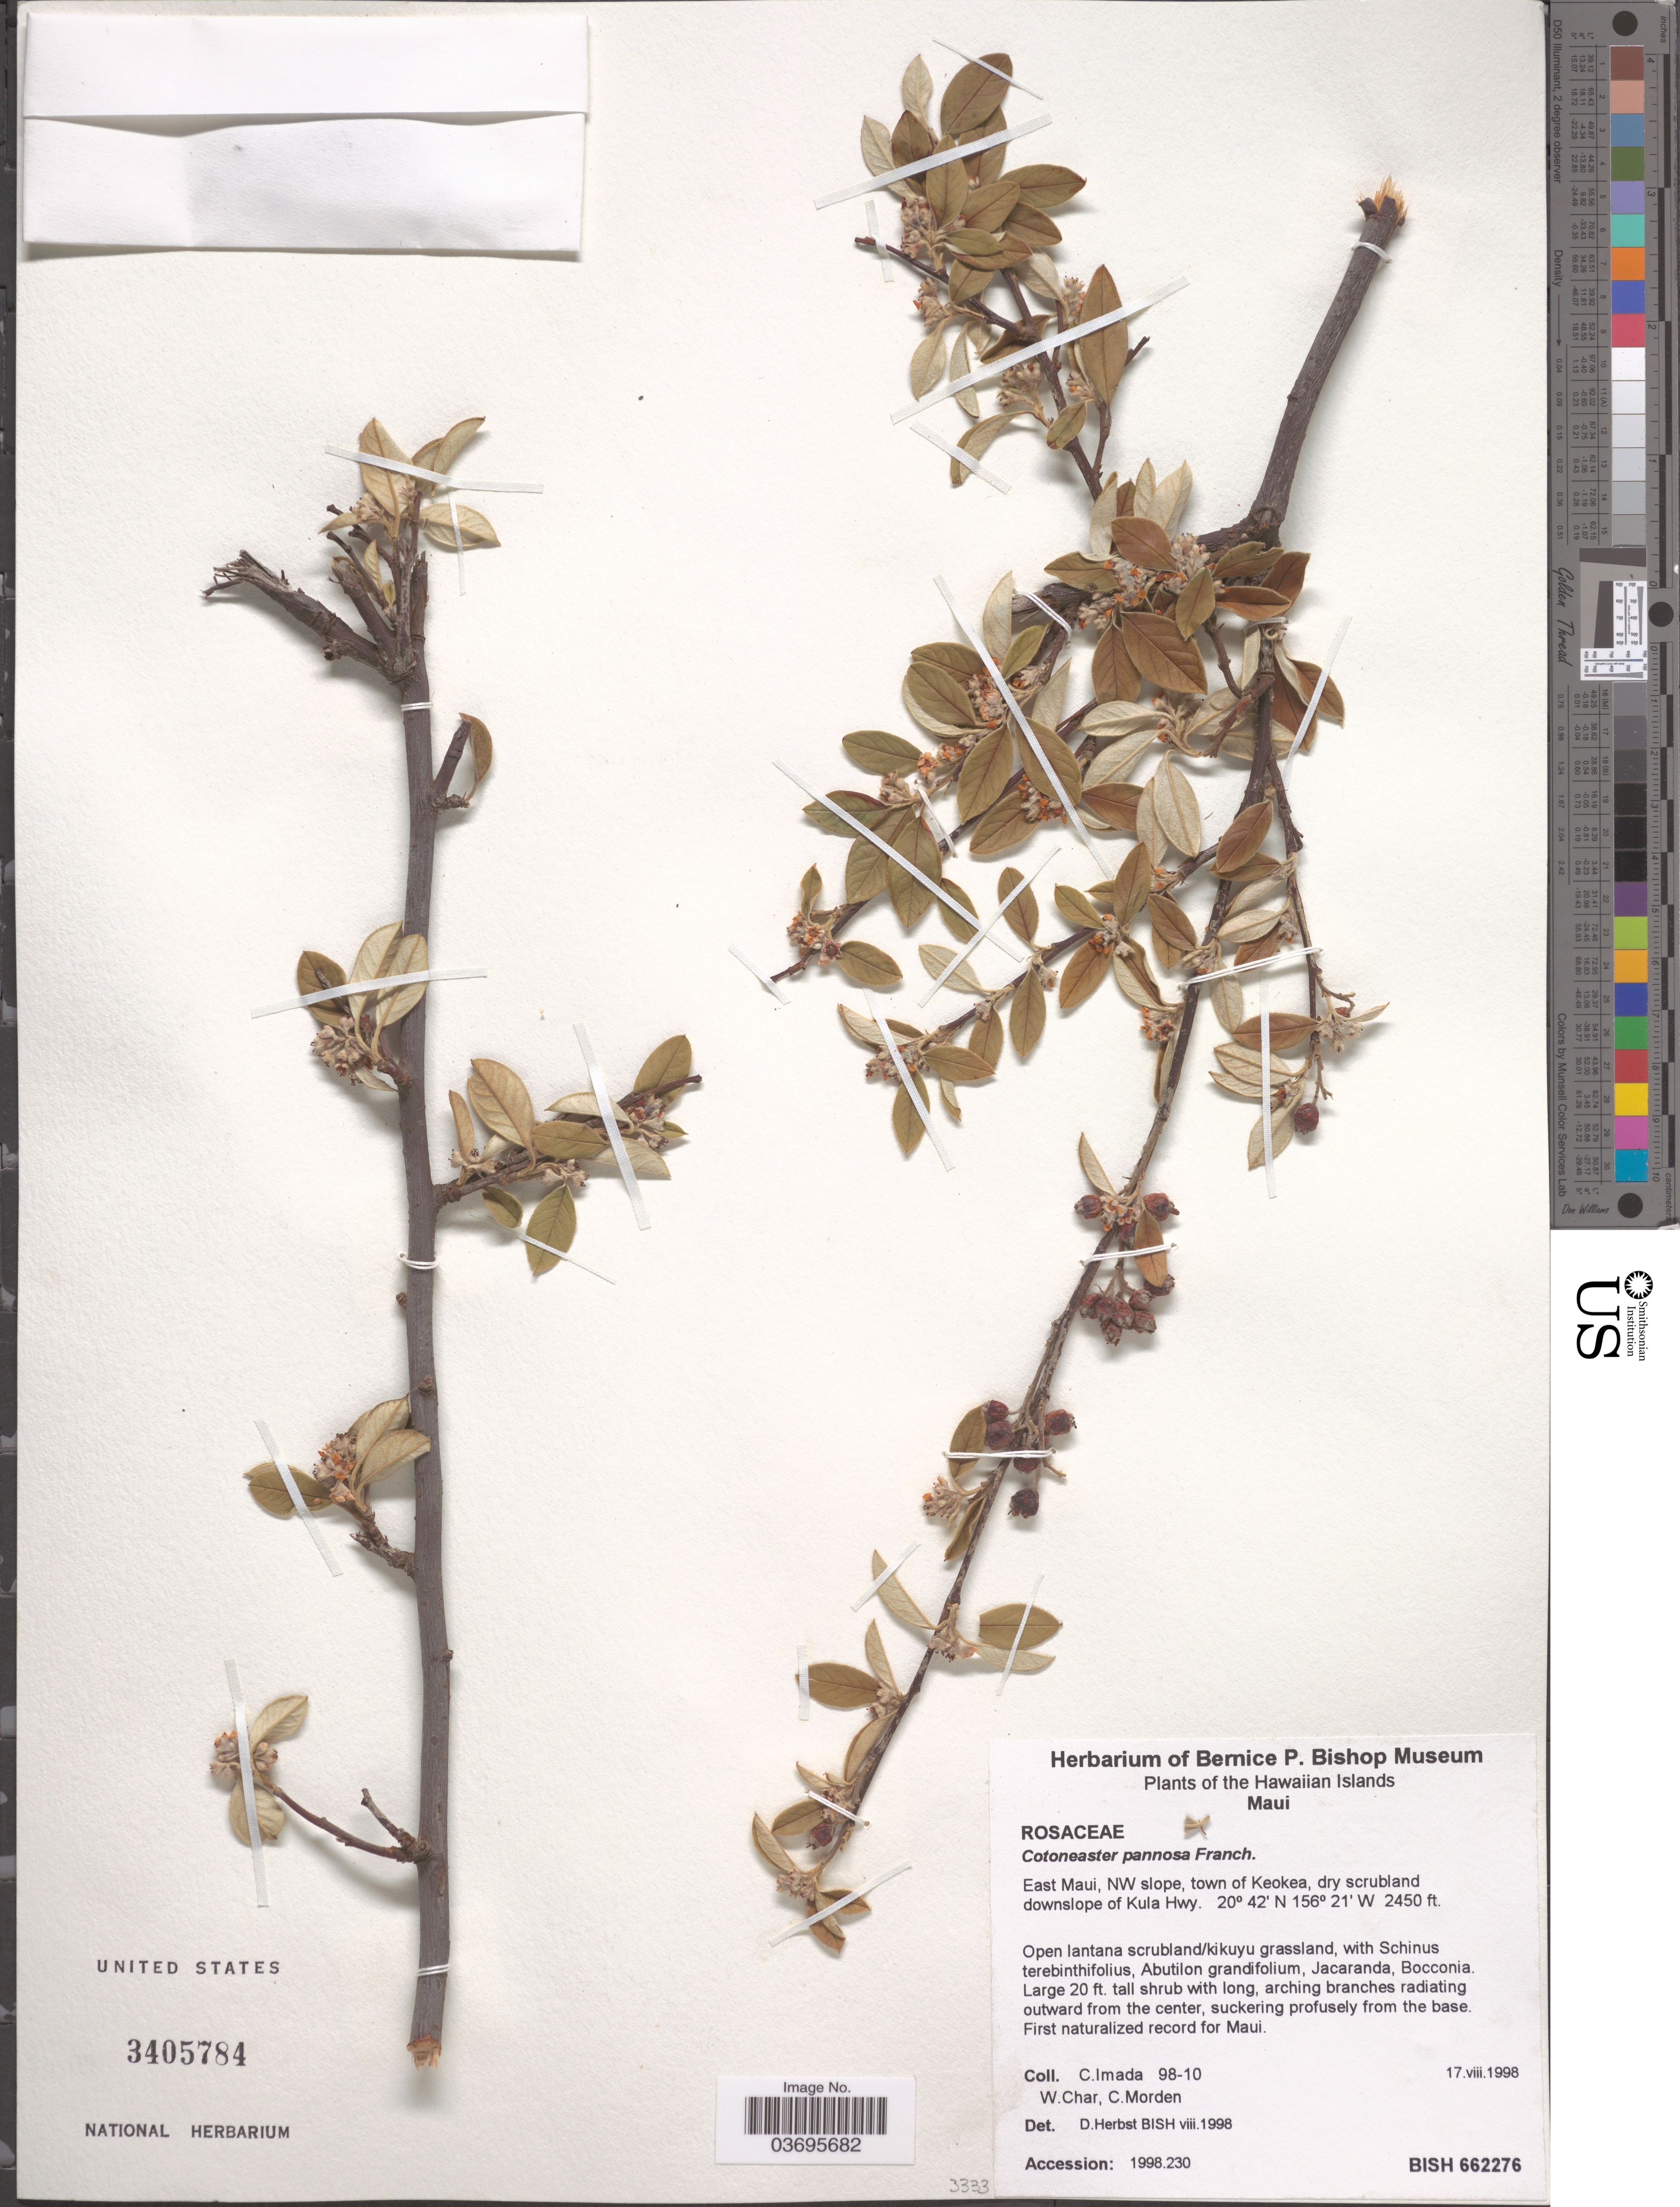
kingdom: Plantae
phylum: Tracheophyta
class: Magnoliopsida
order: Rosales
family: Rosaceae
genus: Cotoneaster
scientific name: Cotoneaster pannosa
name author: Franch.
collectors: C. Imada, W. Char & C. Morden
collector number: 98-10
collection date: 1998-08-17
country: United States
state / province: Hawaii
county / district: Maui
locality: The Hawaiian Islands. Maui. East Maui, NW slope, town of Keokea, dry scrubland downslope of Kula Hwy.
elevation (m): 747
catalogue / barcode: US 3405784